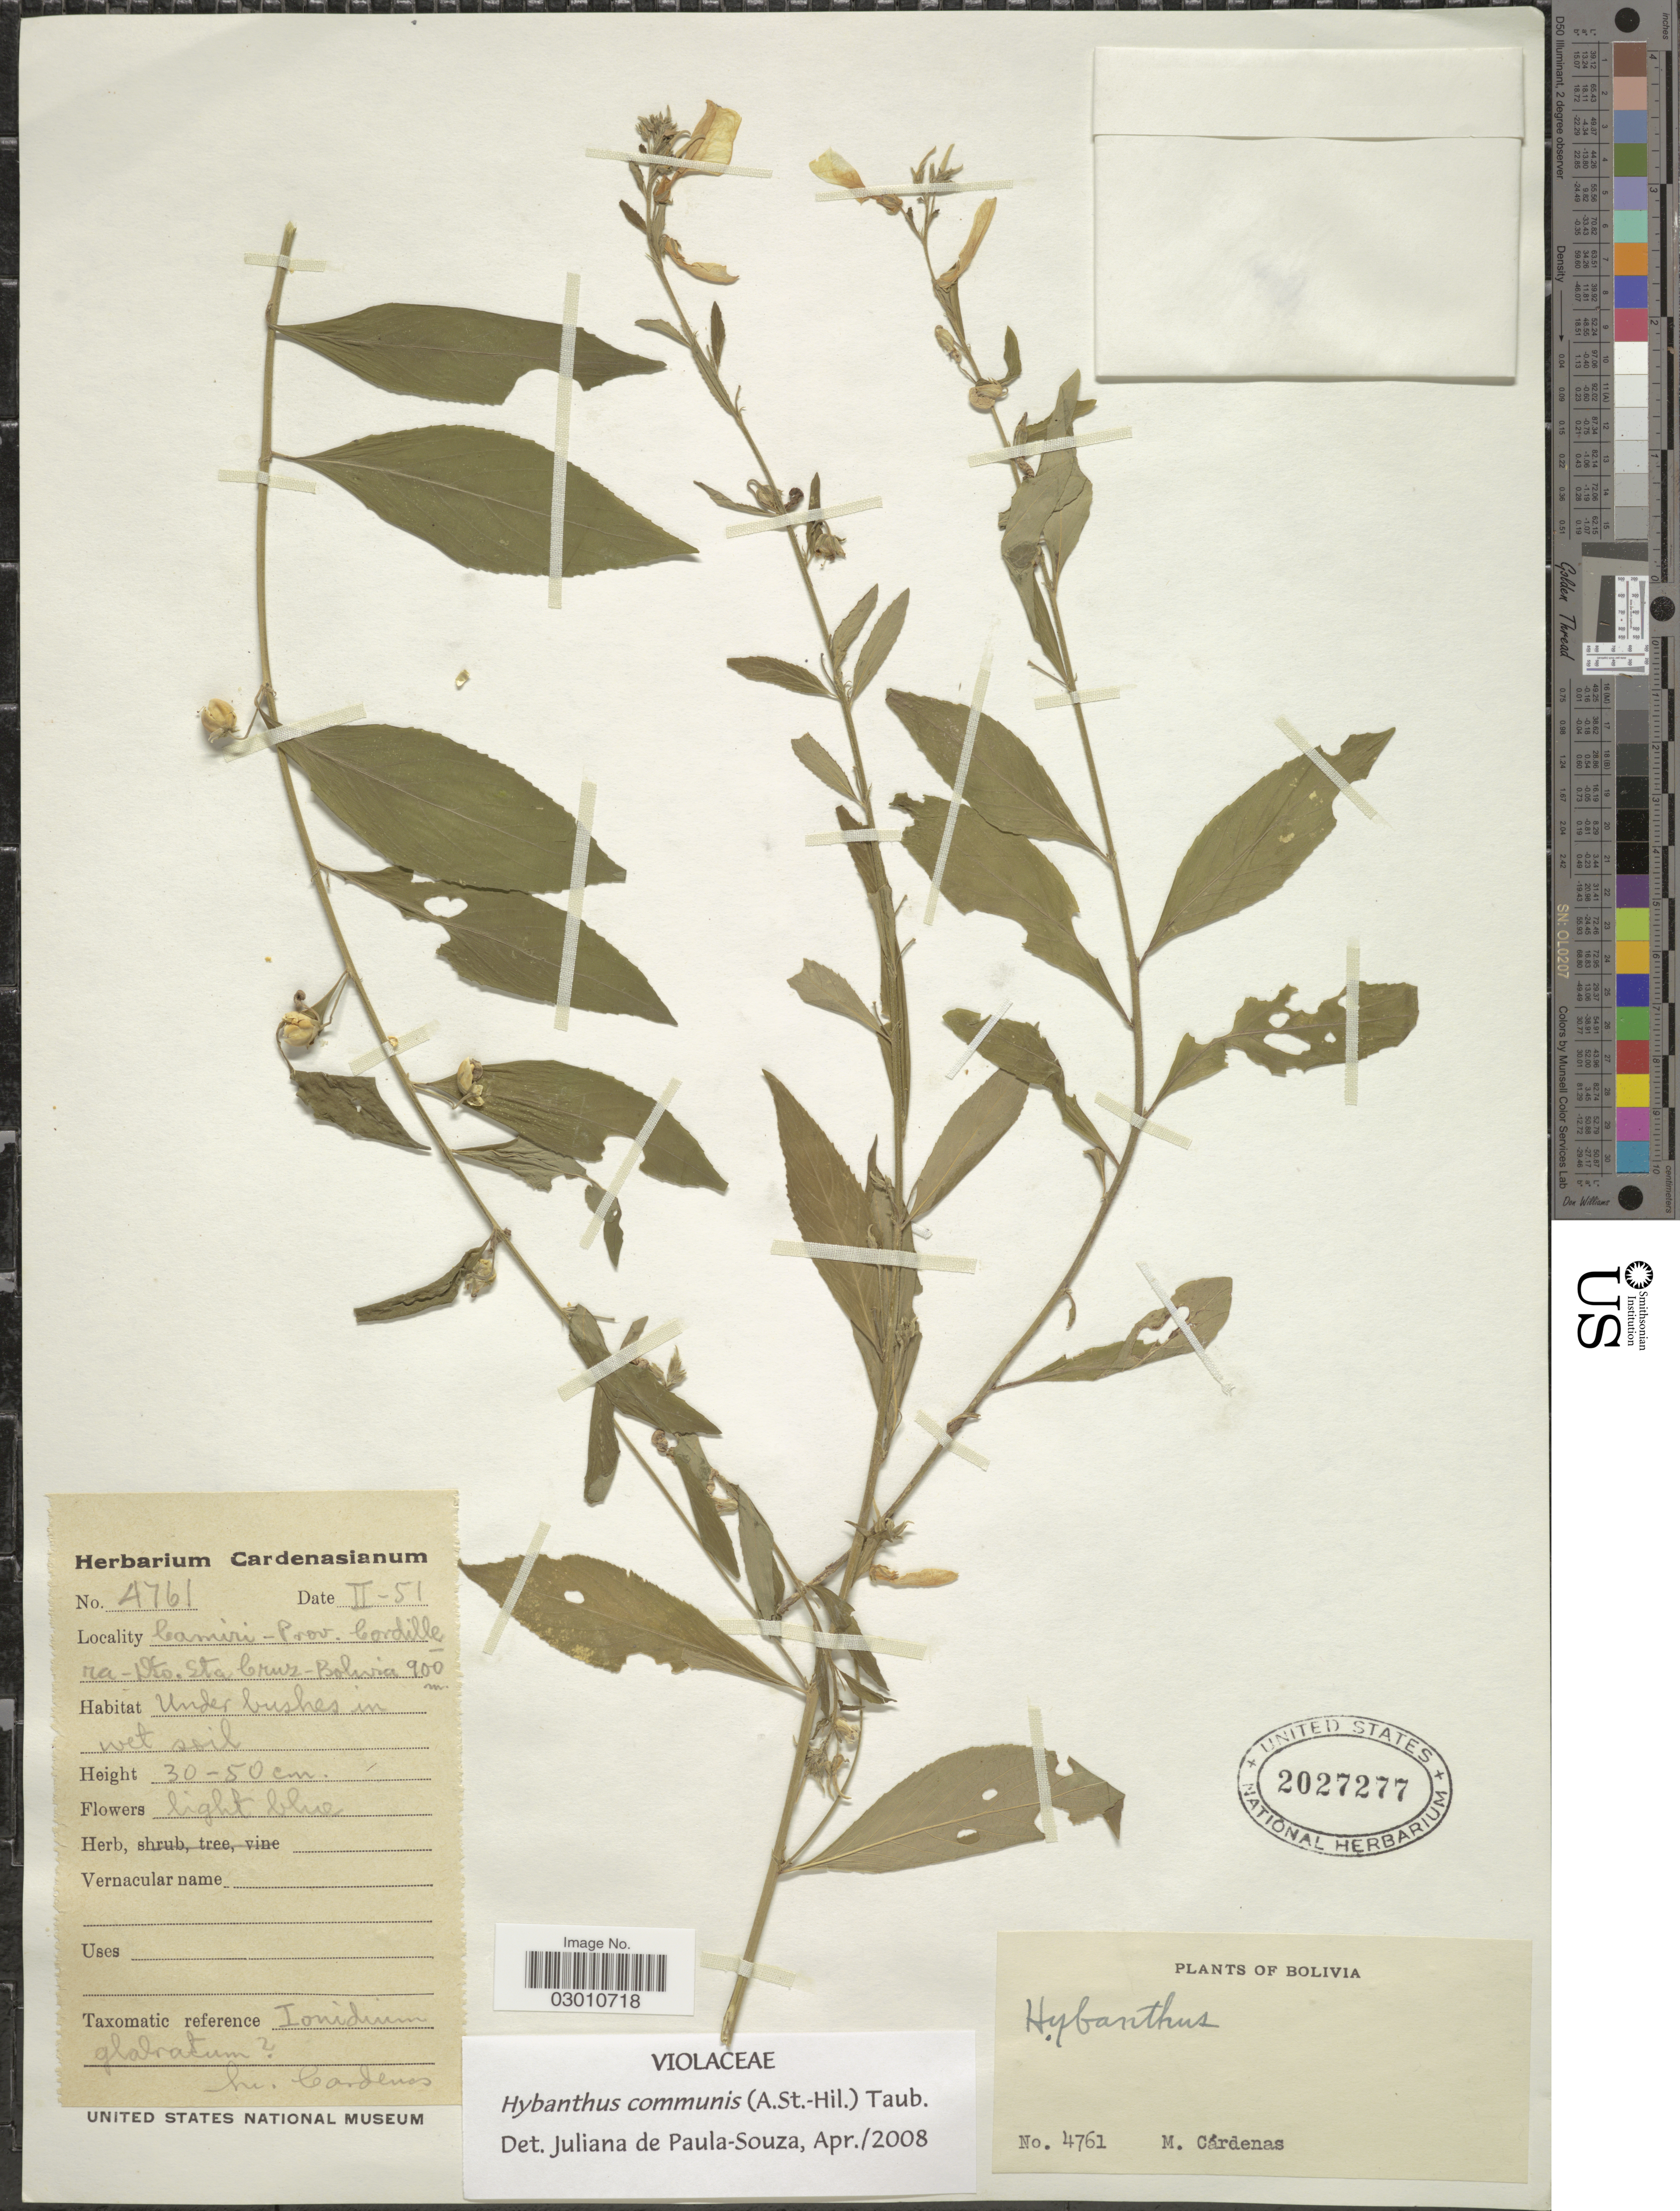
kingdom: Plantae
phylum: Tracheophyta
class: Magnoliopsida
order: Malpighiales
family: Violaceae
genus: Pombalia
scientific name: Pombalia communis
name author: (A. St.-Hil.) Paula-Souza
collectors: M. Cárdenas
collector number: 4761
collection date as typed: Transcribed d/m/y: /2/51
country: Bolivia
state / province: Santa Cruz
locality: Camiri - Prov. Cordillera - Dto. Sta. Cruz.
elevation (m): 900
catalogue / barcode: US 2027277